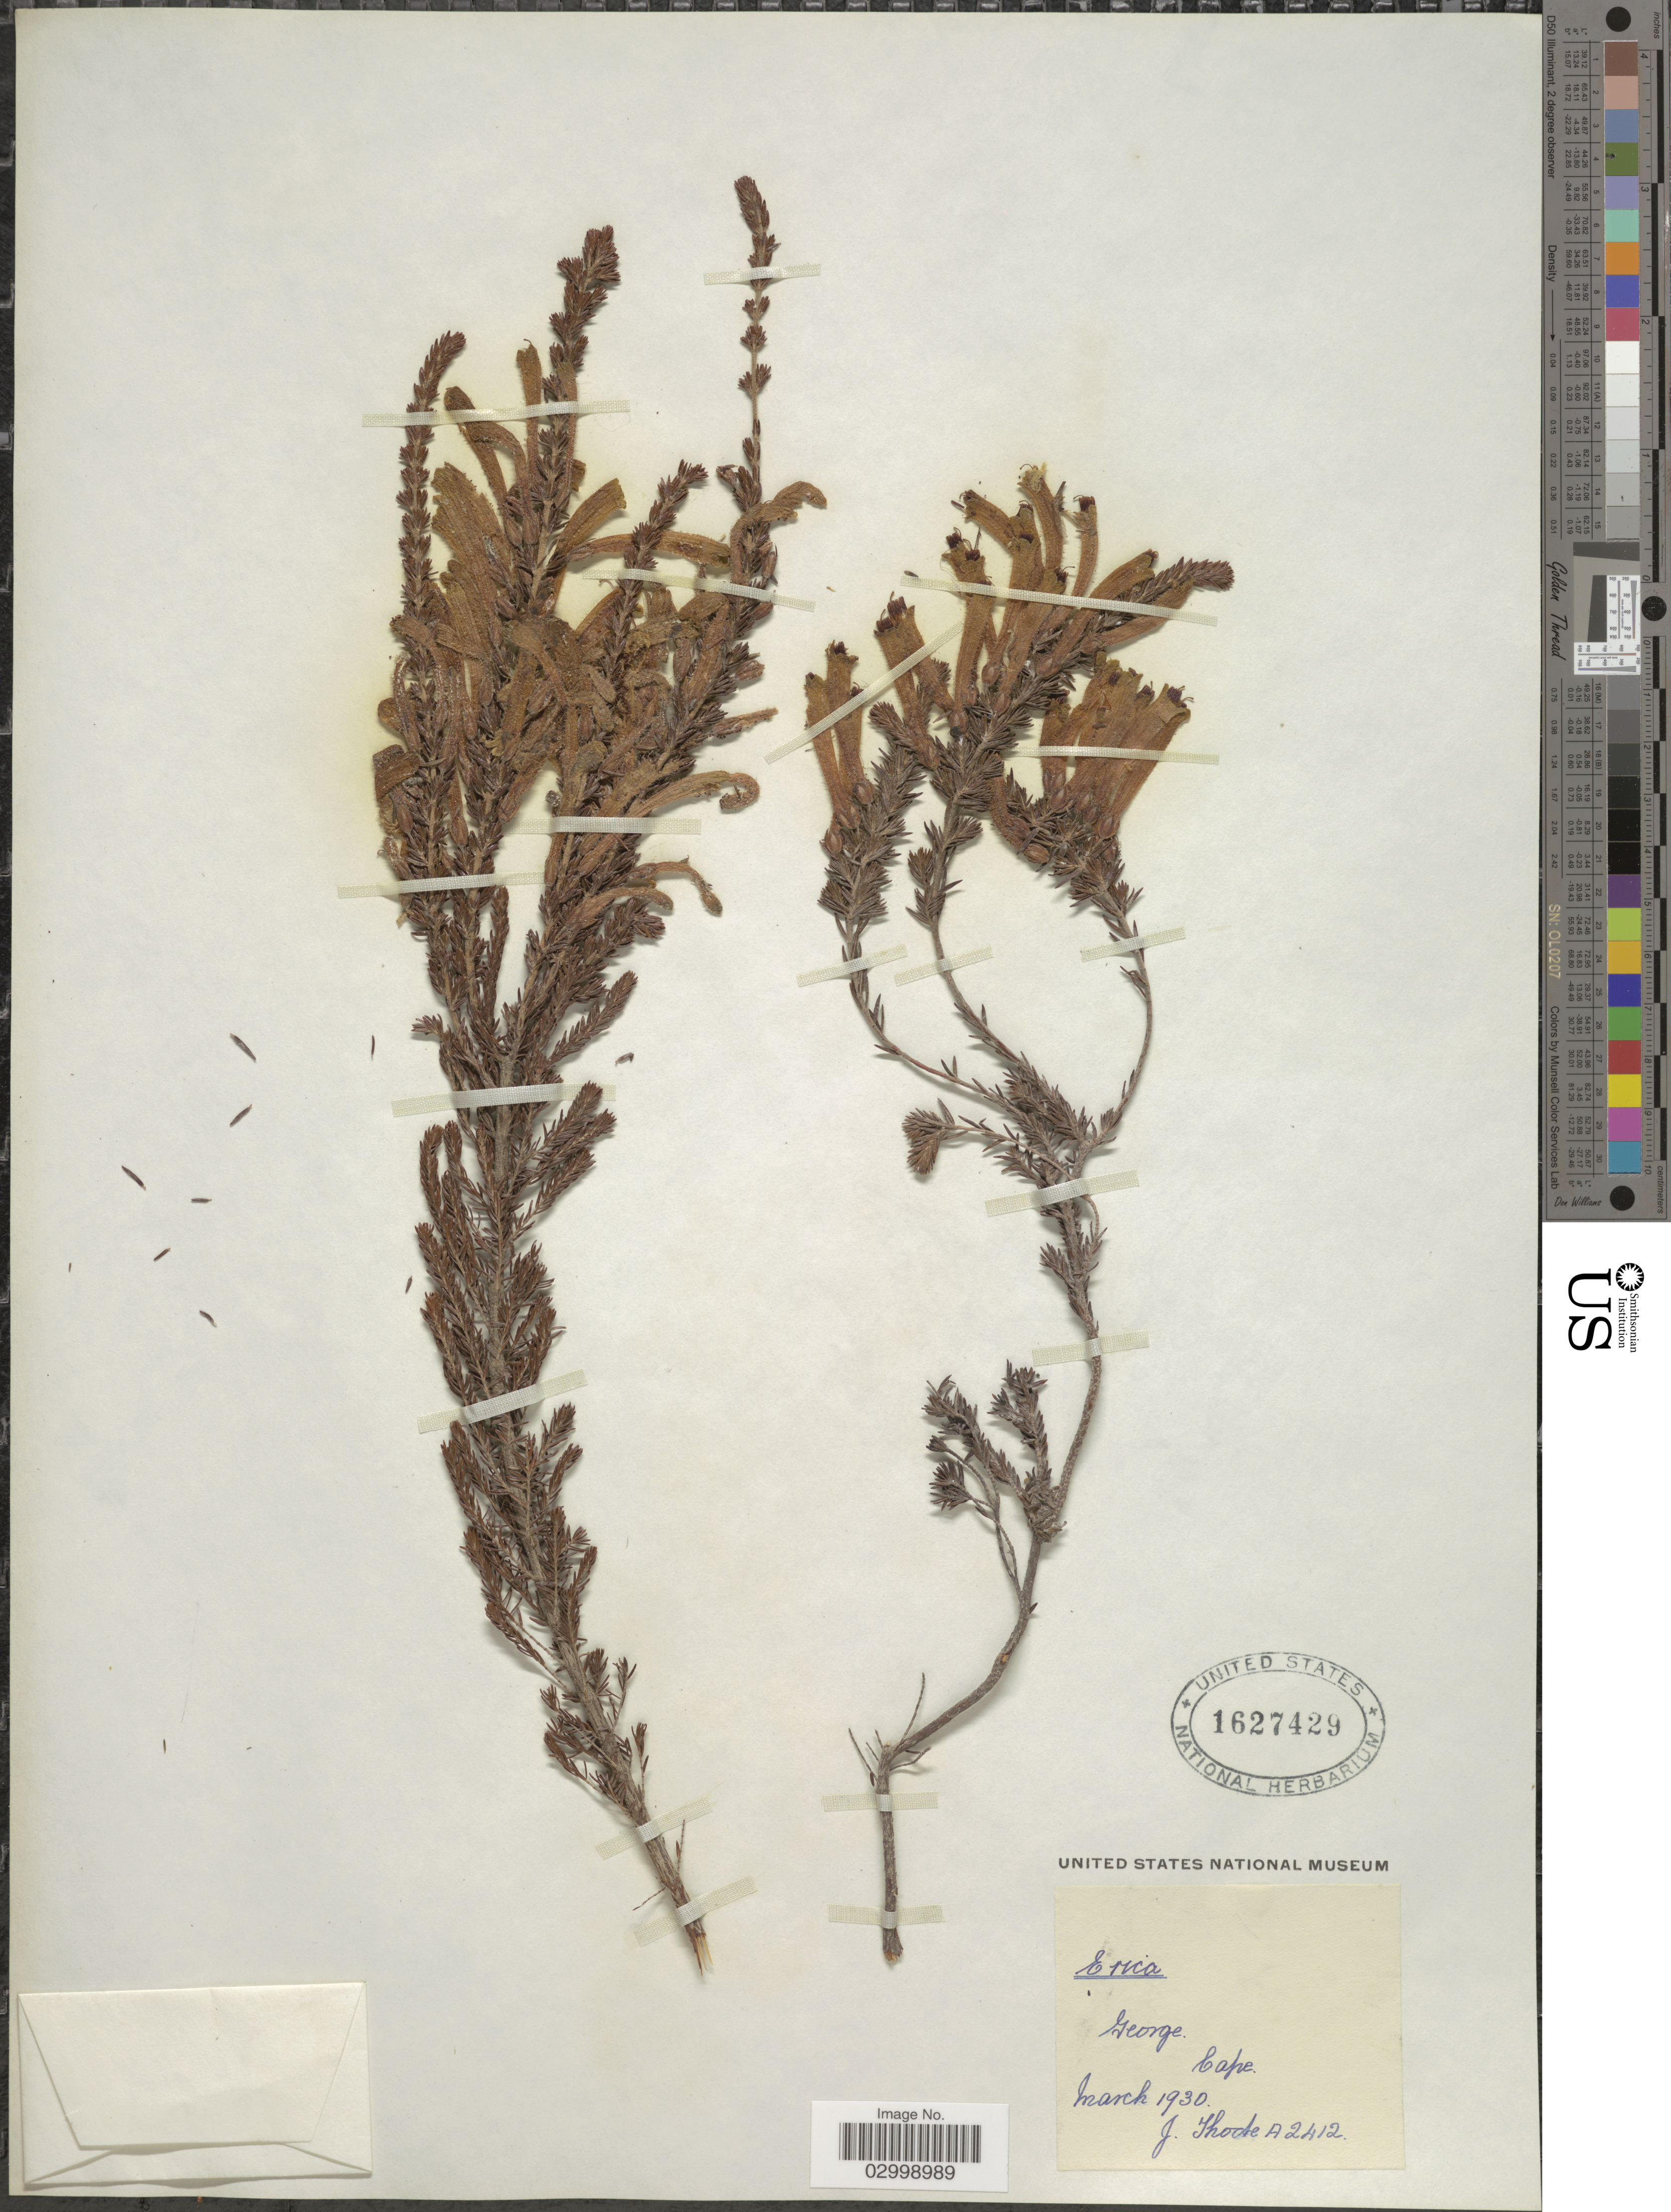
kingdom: Plantae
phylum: Tracheophyta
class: Magnoliopsida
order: Ericales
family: Ericaceae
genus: Erica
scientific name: Erica sp.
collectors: J. Thode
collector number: A2412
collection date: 1930-03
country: South Africa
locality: George. Cape.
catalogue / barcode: US 1627429